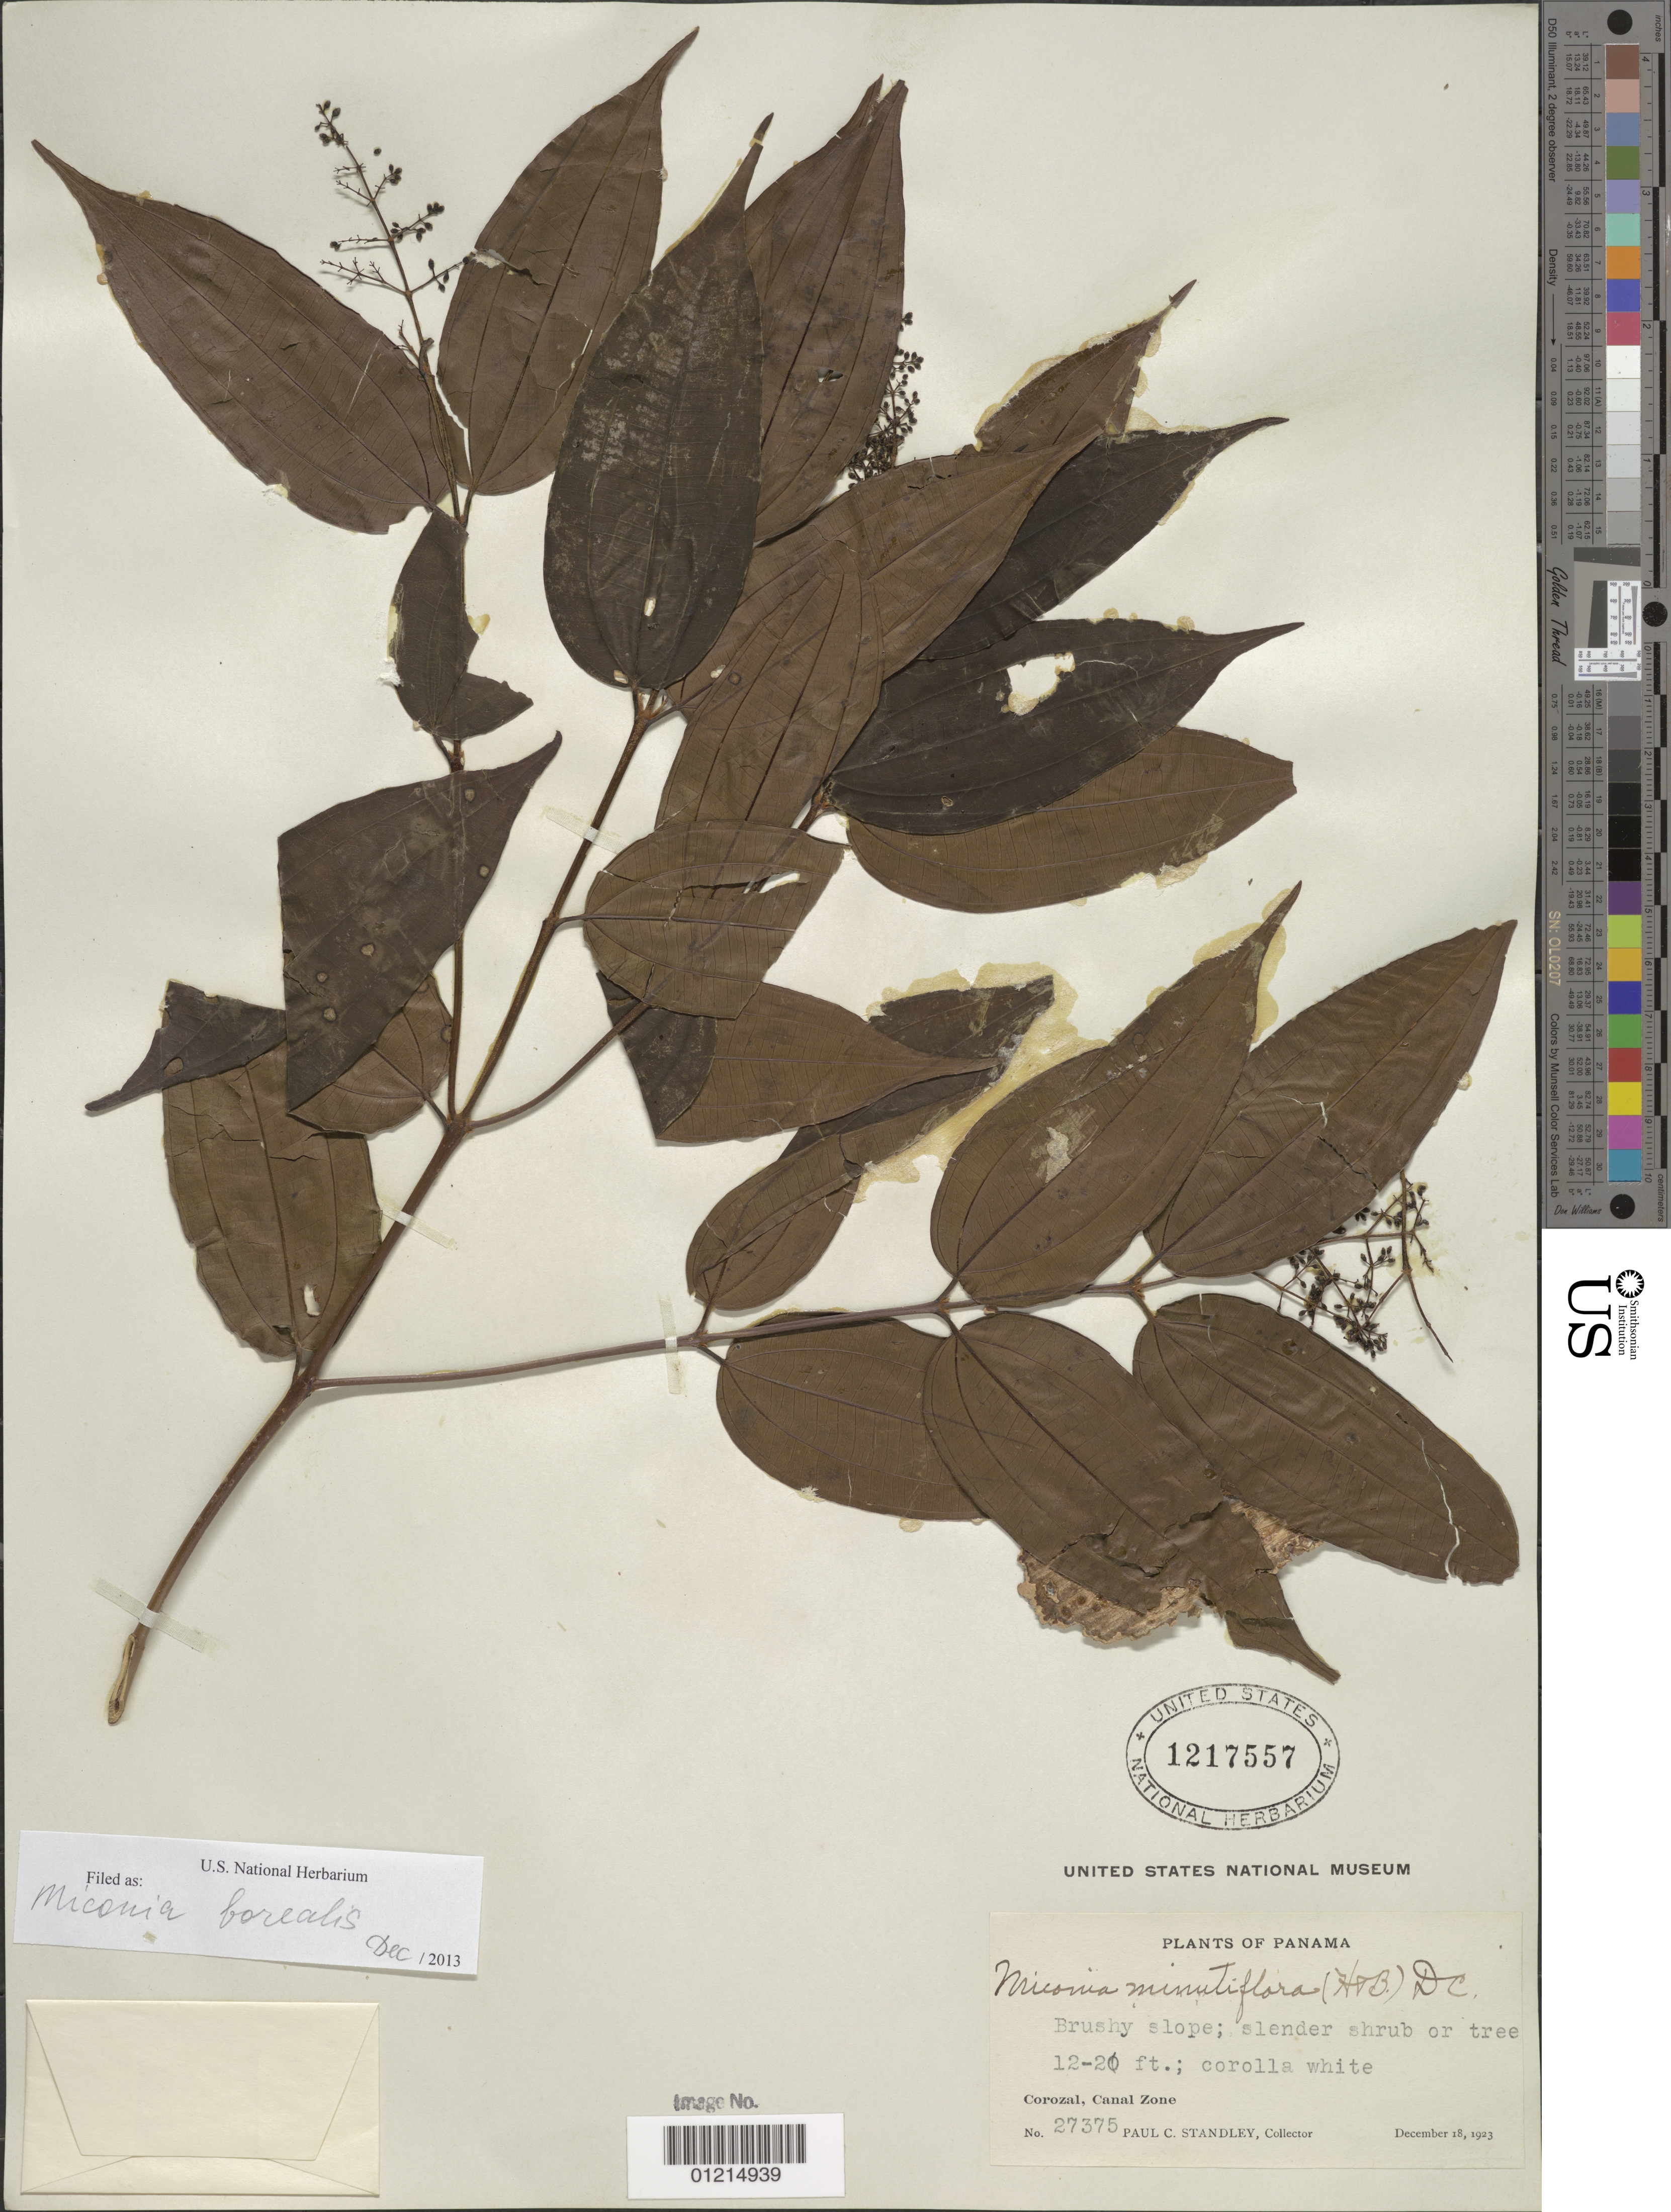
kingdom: Plantae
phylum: Tracheophyta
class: Magnoliopsida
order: Myrtales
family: Melastomataceae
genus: Miconia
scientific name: Miconia borealis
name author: Gleason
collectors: P. C. Standley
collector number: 27375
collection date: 1923-12-18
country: Panama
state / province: Panamá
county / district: Canal Zone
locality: Corozal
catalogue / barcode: US 1217557